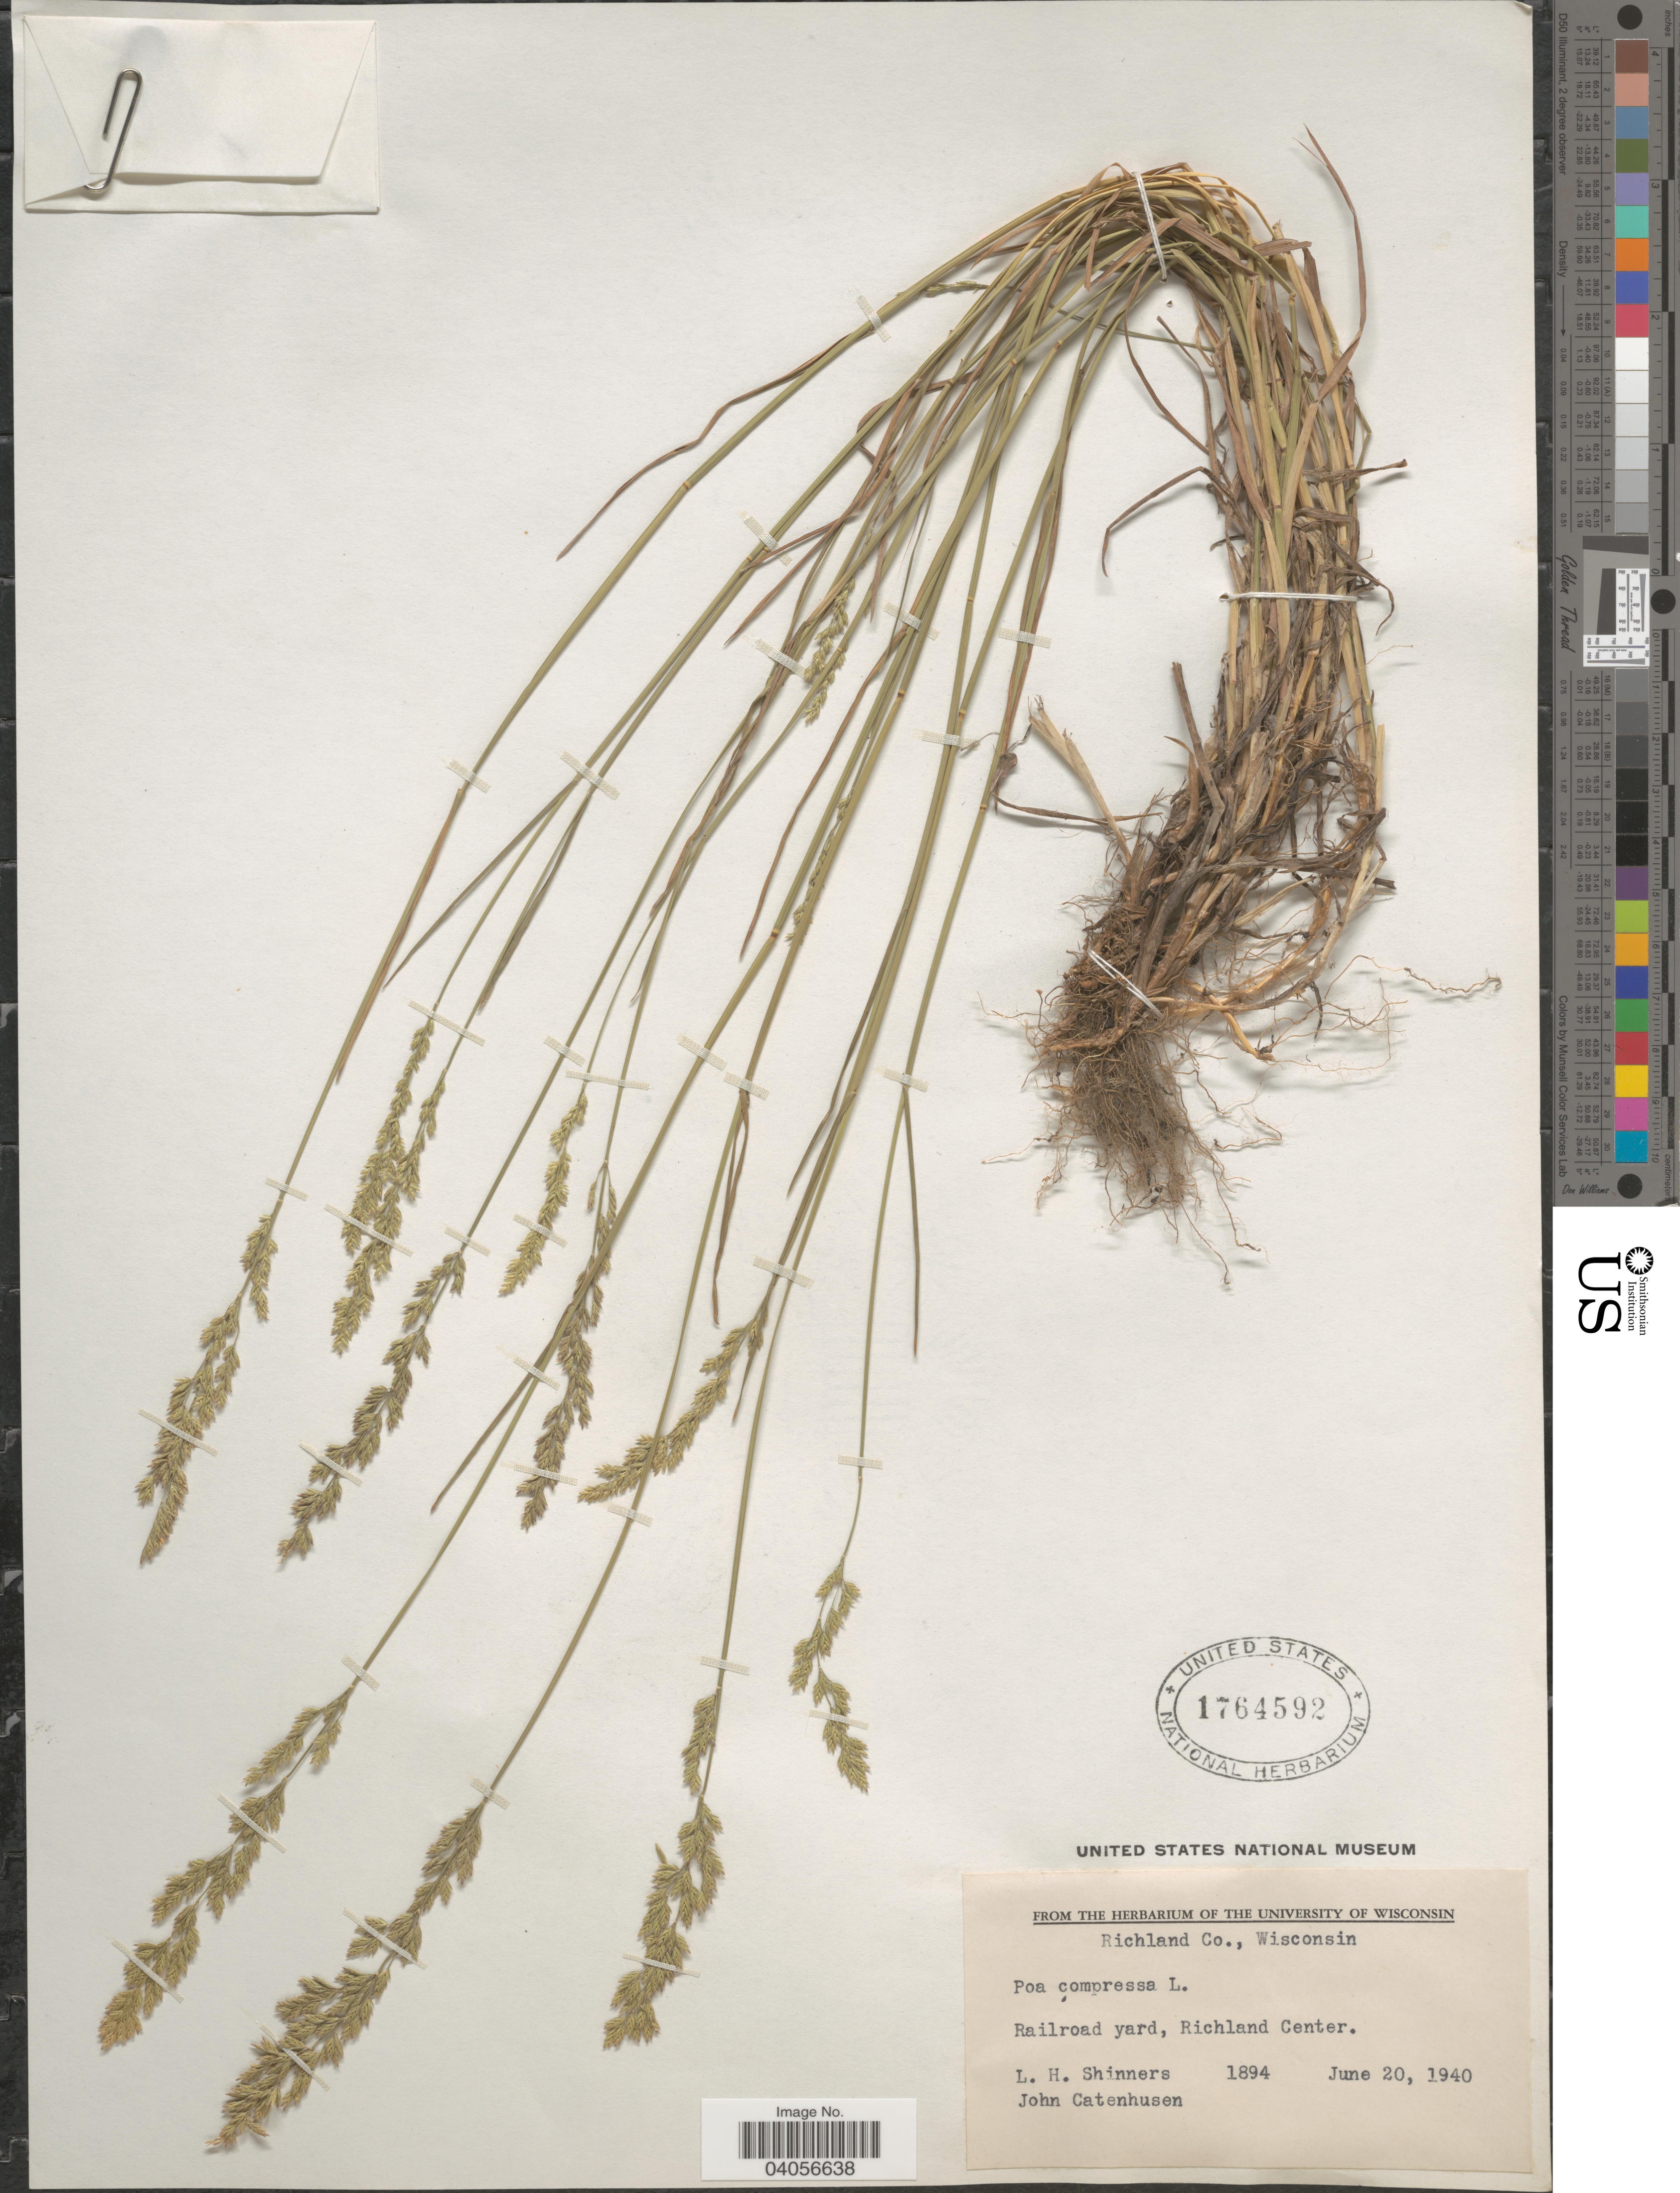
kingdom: Plantae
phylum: Tracheophyta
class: Liliopsida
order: Poales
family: Poaceae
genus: Poa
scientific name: Poa compressa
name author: L.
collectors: L. H. Shinners & J. Catenhusen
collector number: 1894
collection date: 1940-06-20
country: United States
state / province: Wisconsin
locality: Richland Co. Railroad yard, Richland Center.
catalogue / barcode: US 1764592